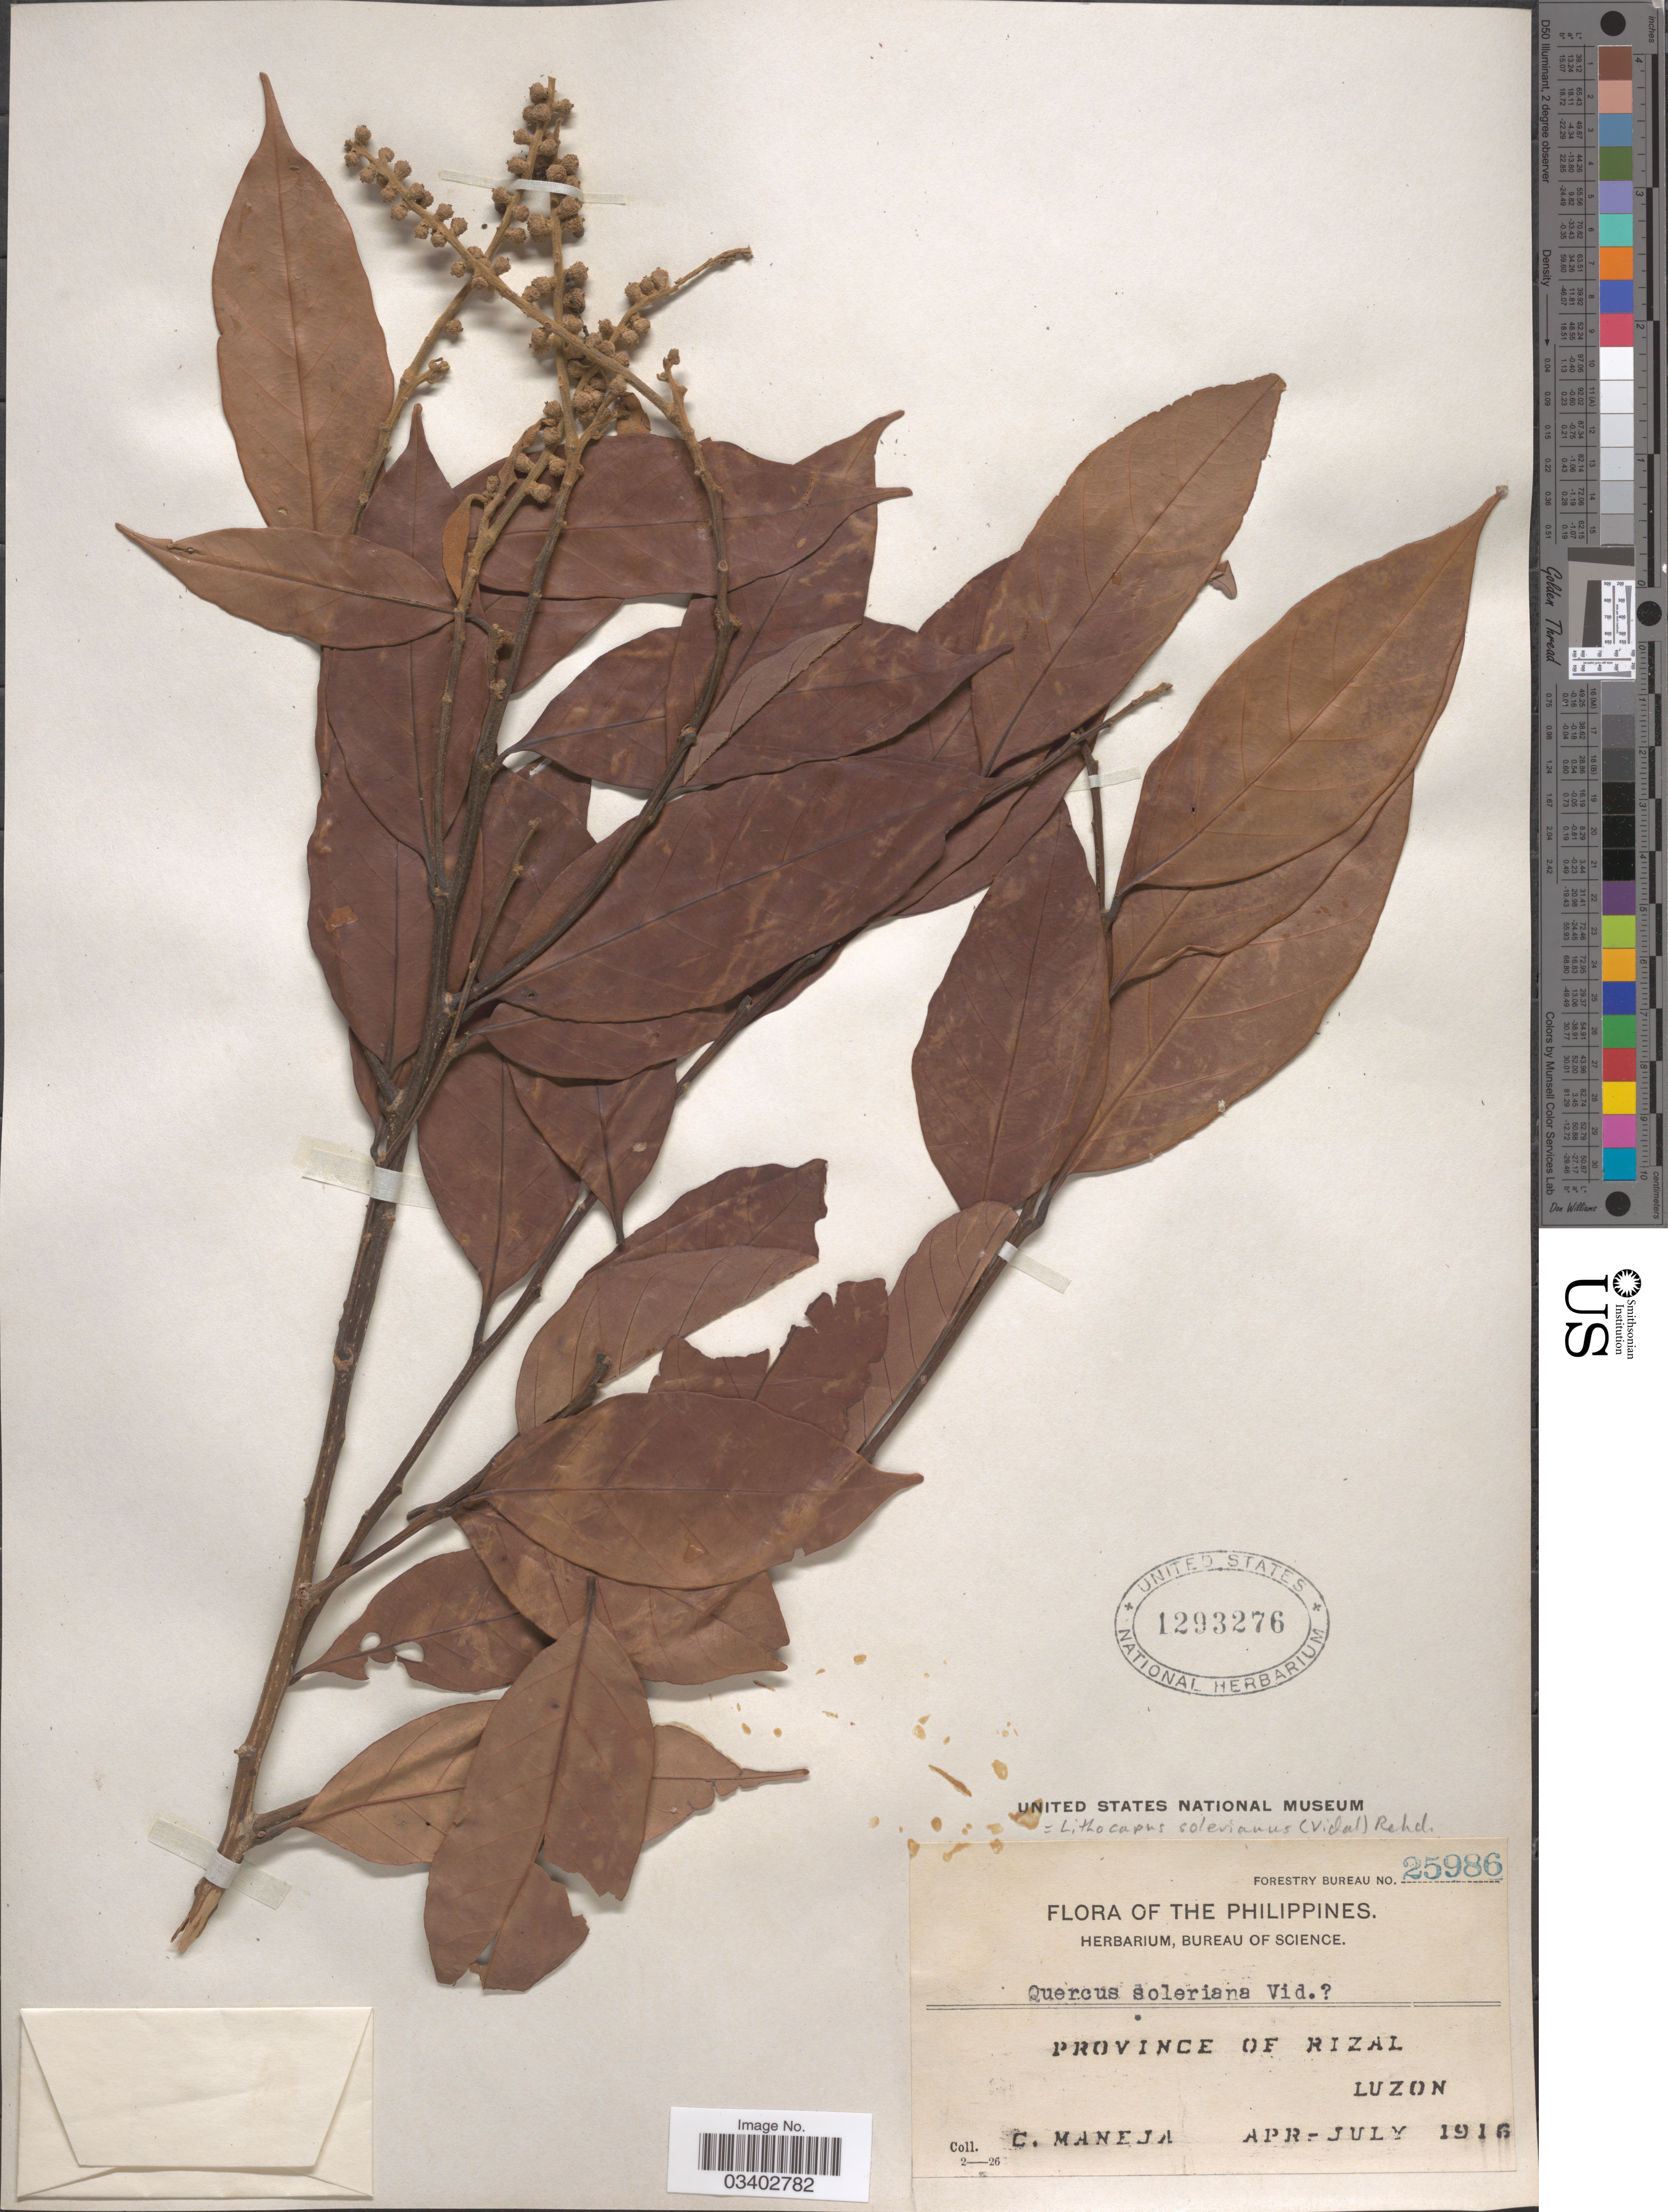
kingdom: Plantae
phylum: Tracheophyta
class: Magnoliopsida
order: Fagales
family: Fagaceae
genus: Lithocarpus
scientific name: Lithocarpus solerianus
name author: (Vidal) Rehder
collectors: C. Maneja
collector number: Forestry Bureau 25986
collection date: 1916-04/1916-07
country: Philippines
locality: Province of Rizal. Luzon.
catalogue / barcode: US 1293276